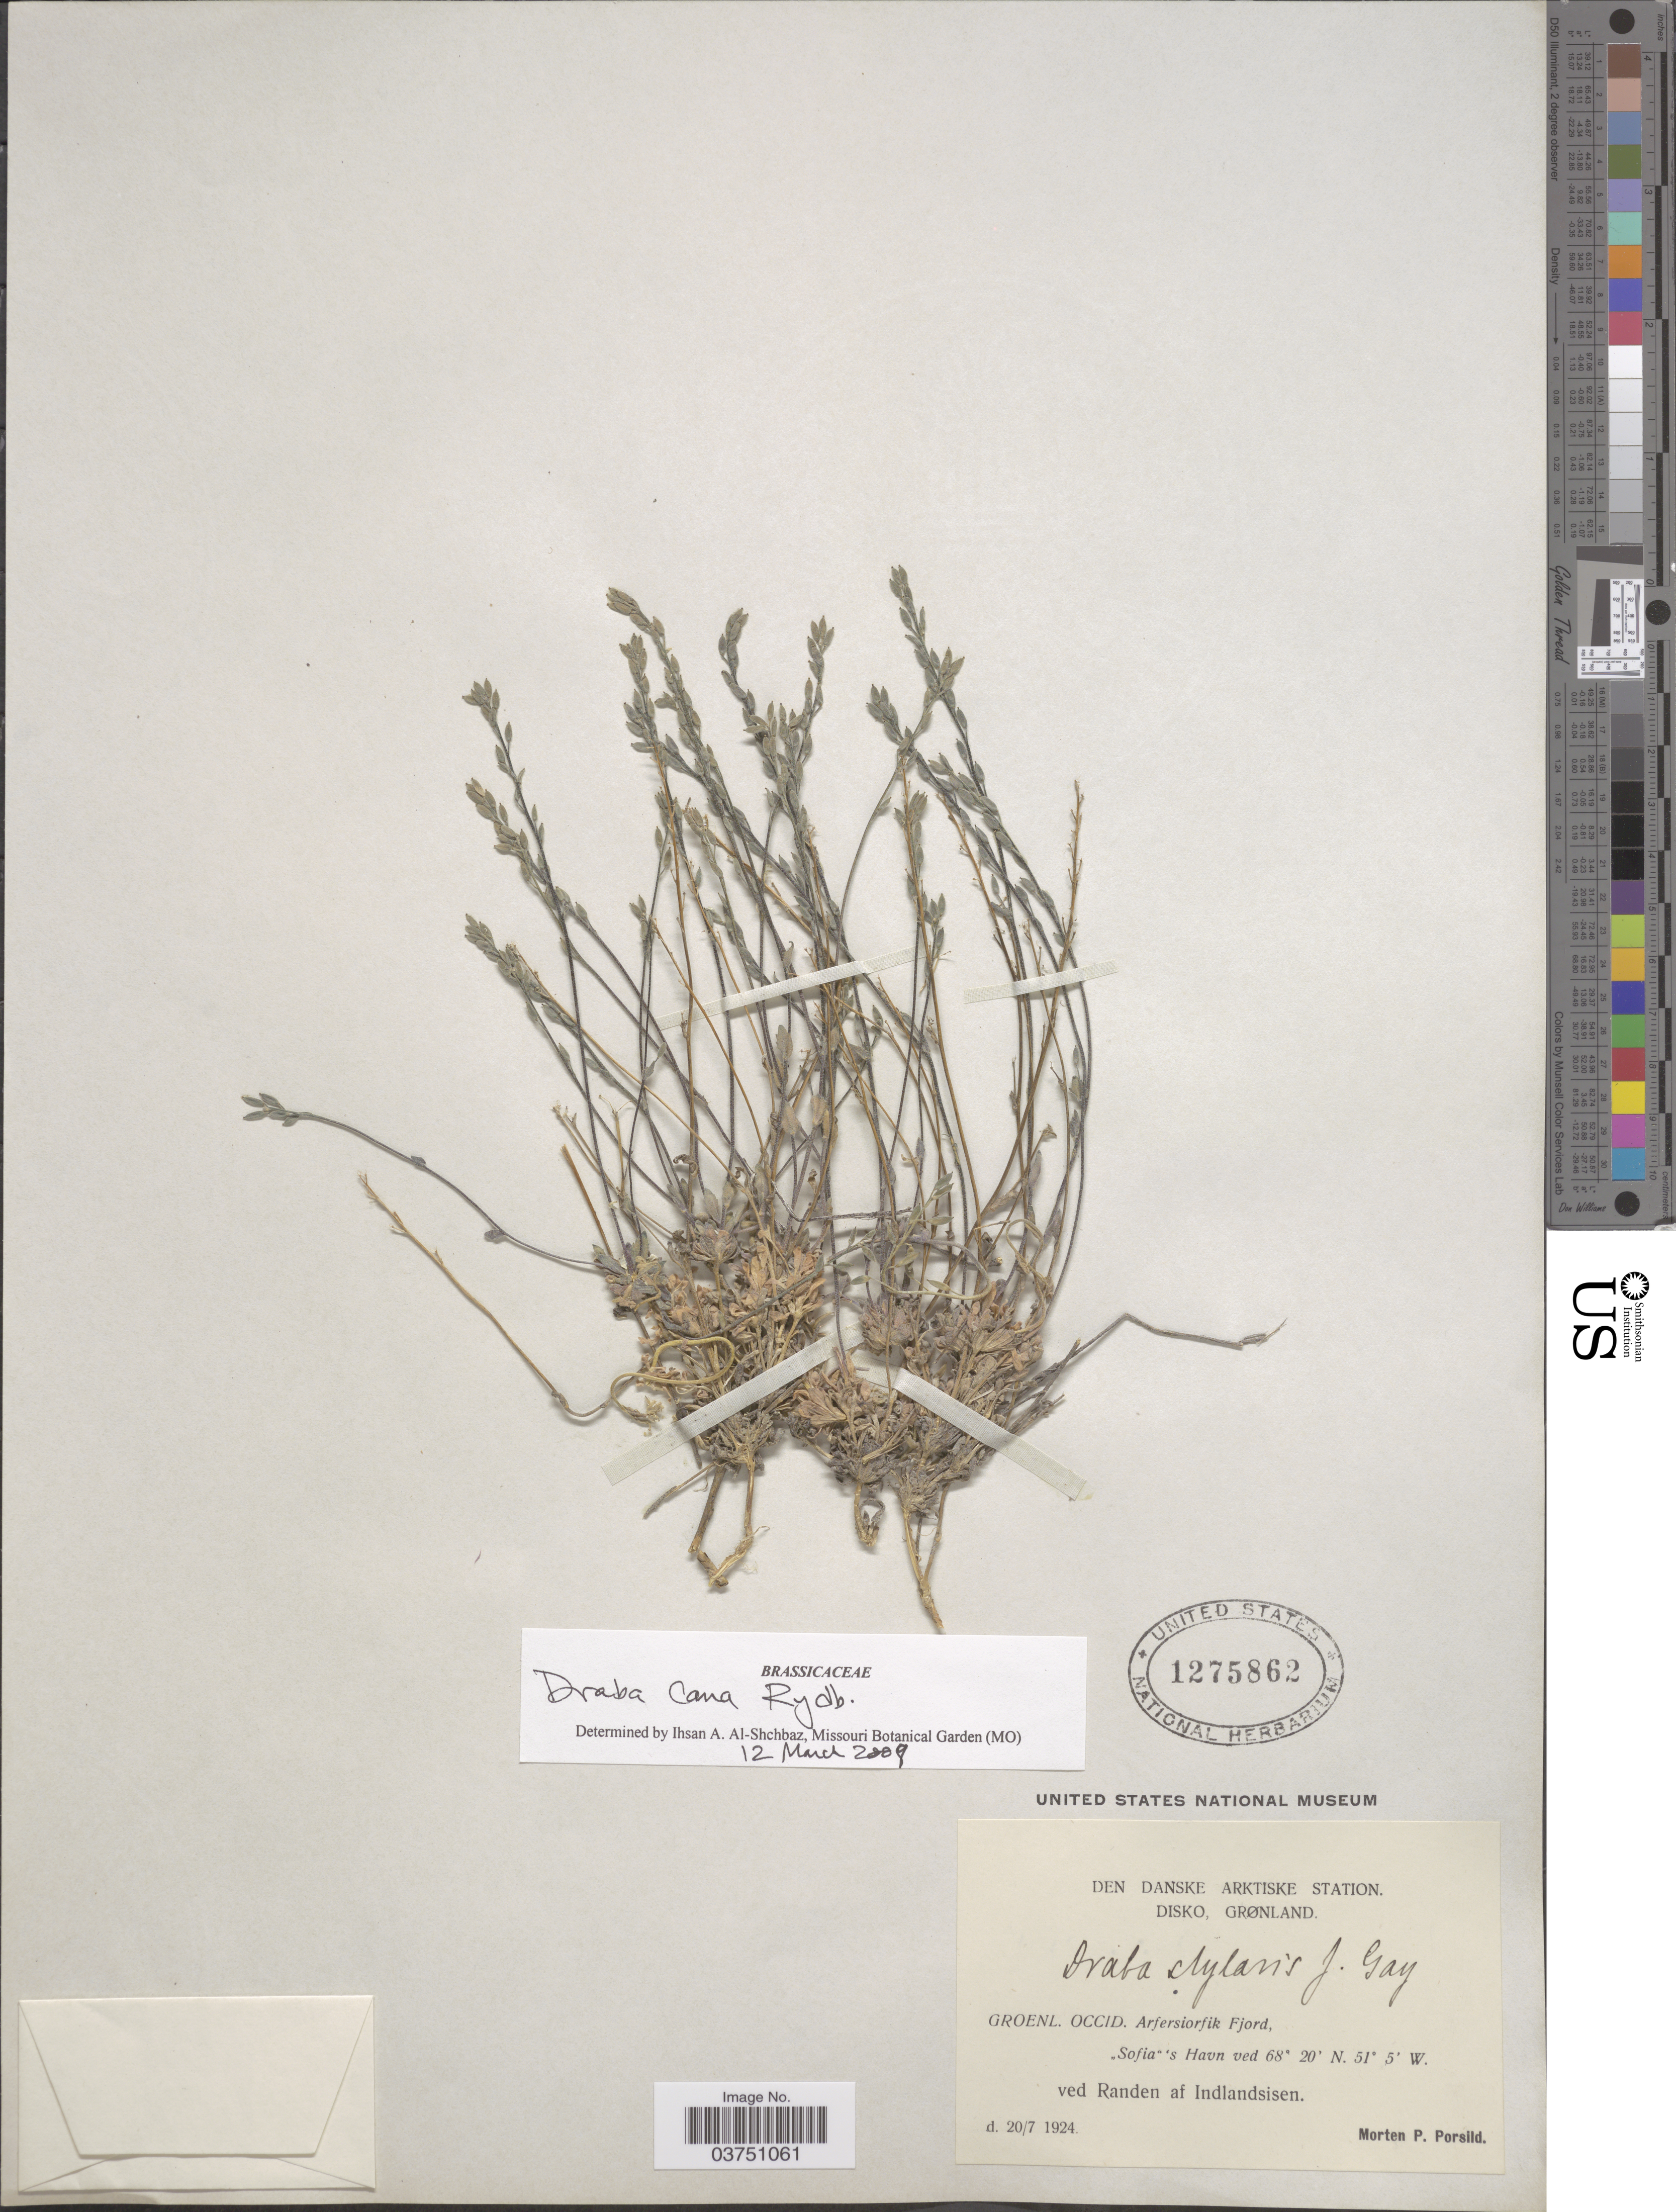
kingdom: Plantae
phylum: Tracheophyta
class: Magnoliopsida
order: Brassicales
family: Brassicaceae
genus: Draba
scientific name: Draba cana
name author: Rydb.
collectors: M. P. Porsild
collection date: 1924-07-20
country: Greenland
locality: Den Danske Arktiske Station. Disko, Grônland. Groenl. Occid. Arfersiorfik Fjord, ,,Sofia's Havn ved Randen af Indlandsisen.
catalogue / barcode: US 1275862